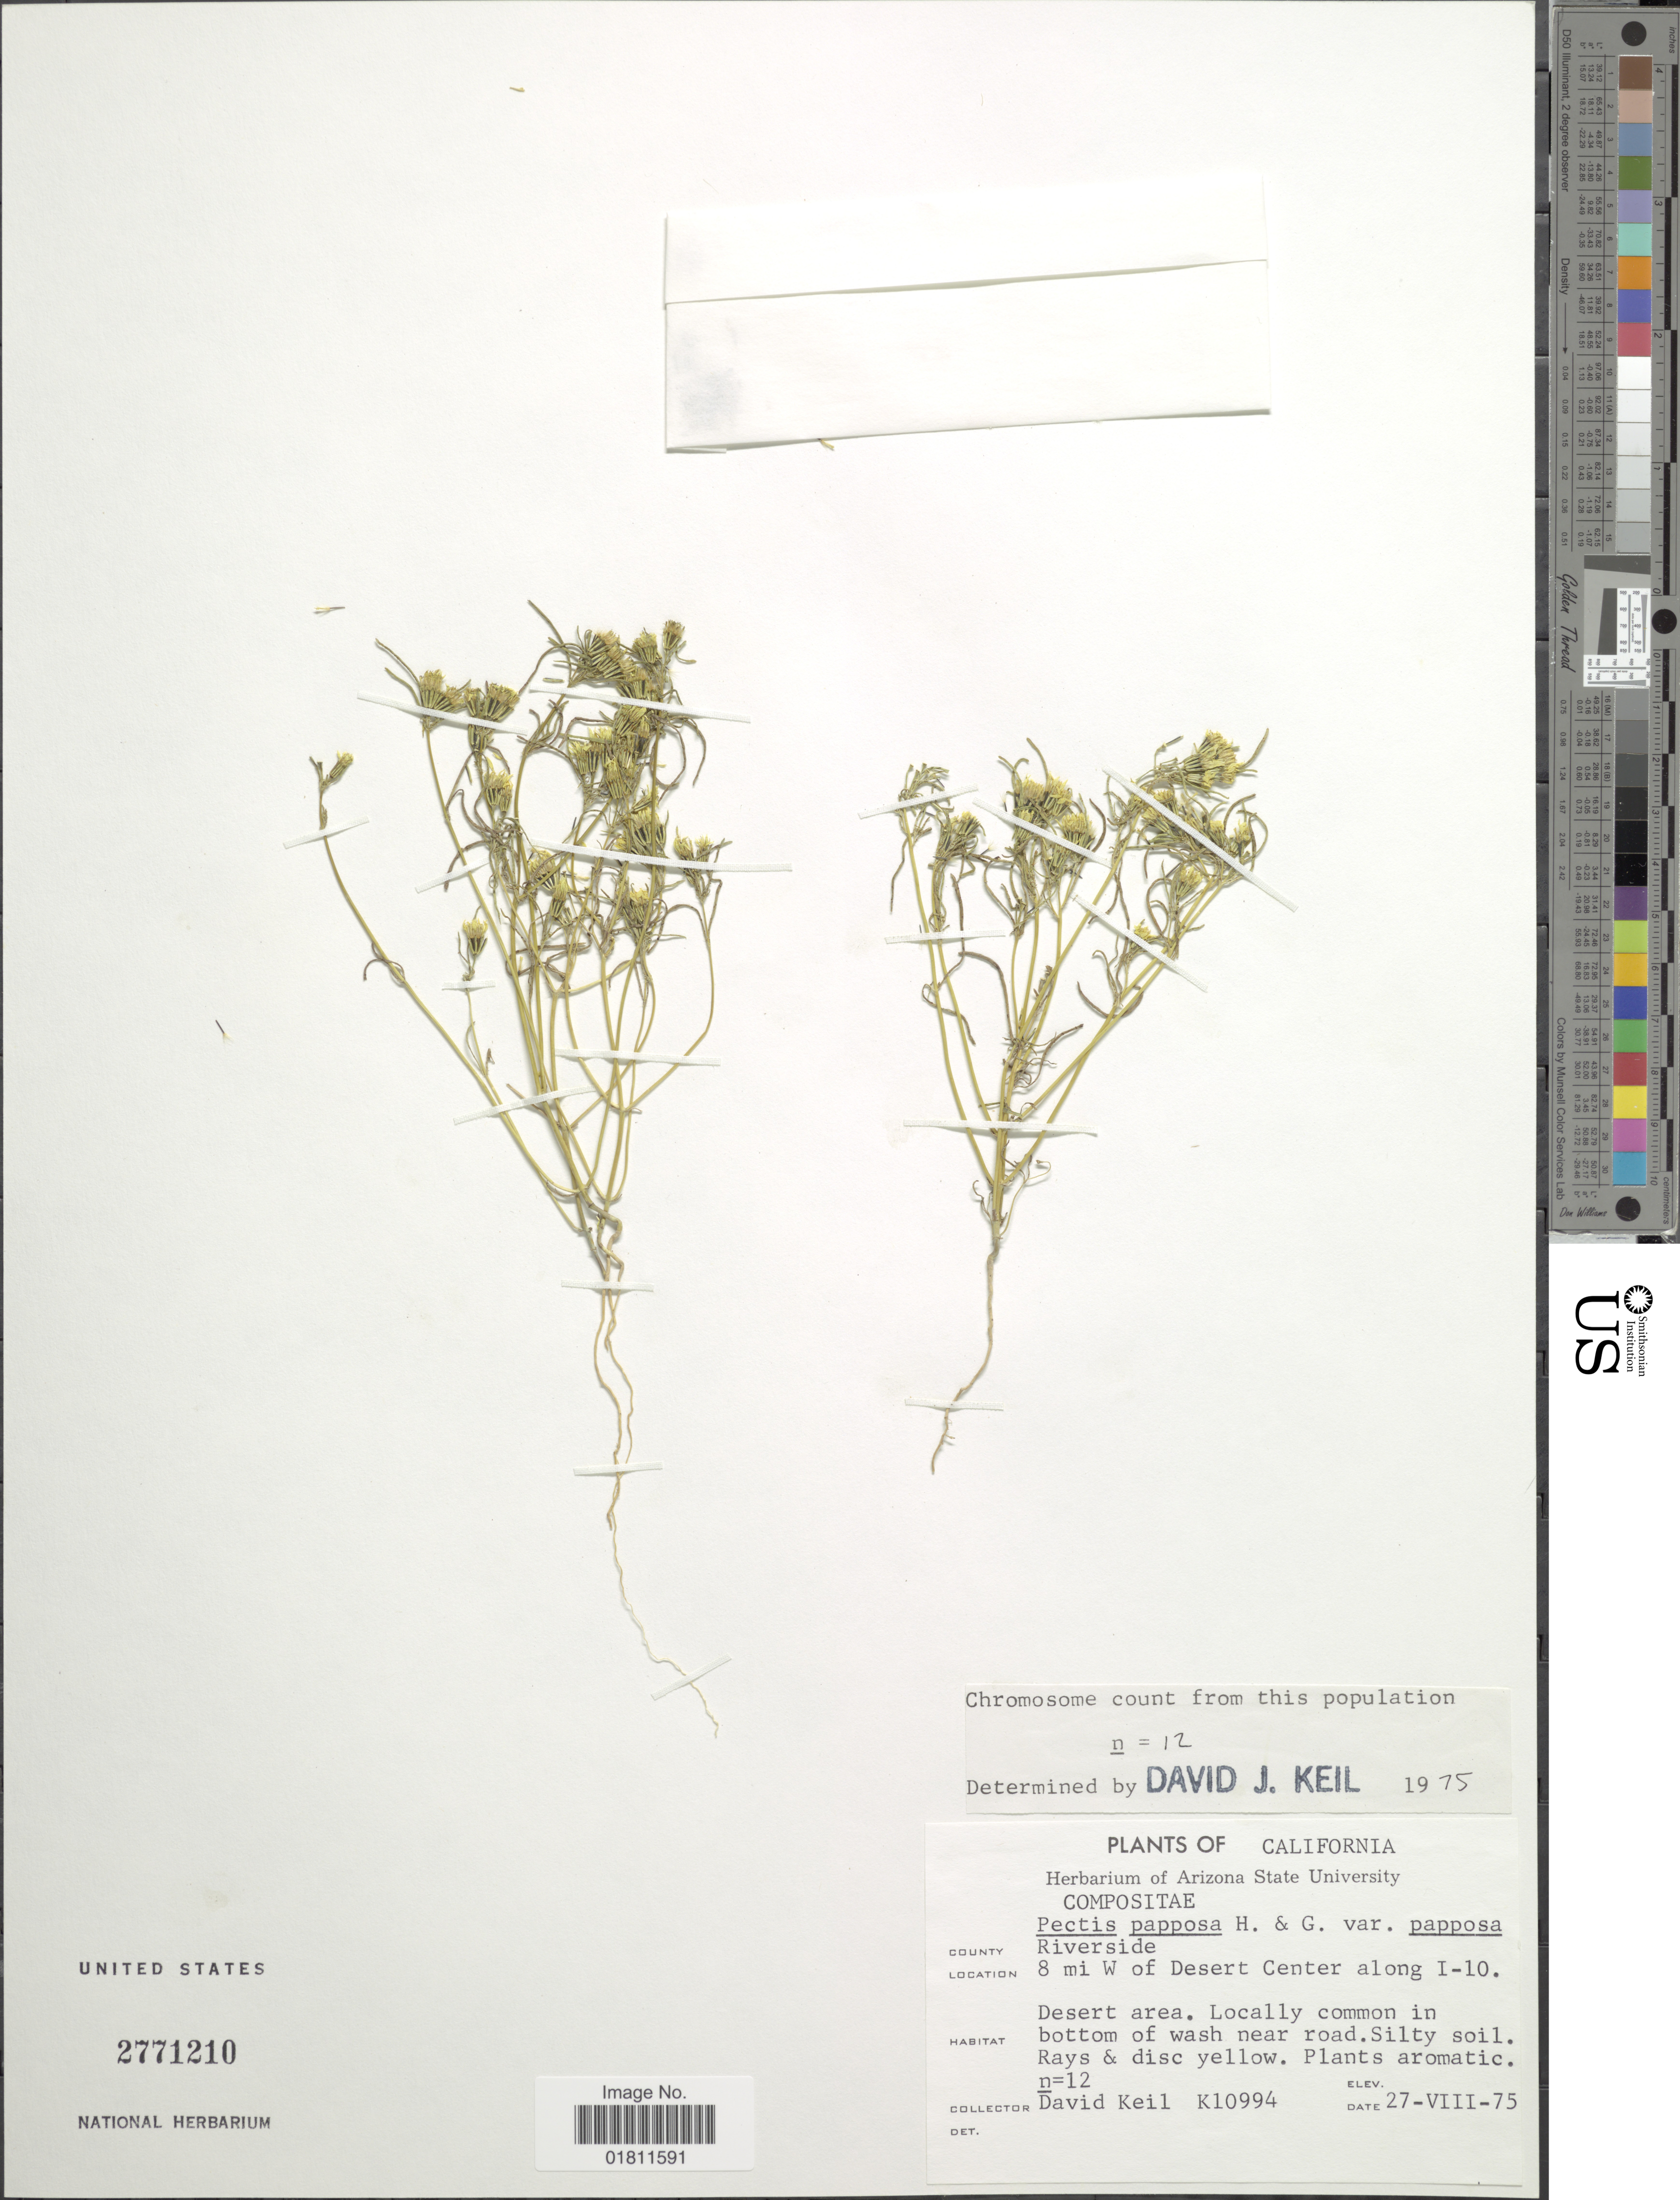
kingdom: Plantae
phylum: Tracheophyta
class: Magnoliopsida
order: Asterales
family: Asteraceae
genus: Pectis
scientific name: Pectis papposa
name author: Harv. & A. Gray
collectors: D. J. Keil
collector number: K10994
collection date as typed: Transcribed d/m/y: 27/8/75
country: United States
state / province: California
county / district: Riverside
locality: California. County Riverside, 8 mi W of Desert Center along I-10. Desert area.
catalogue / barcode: US 2771210